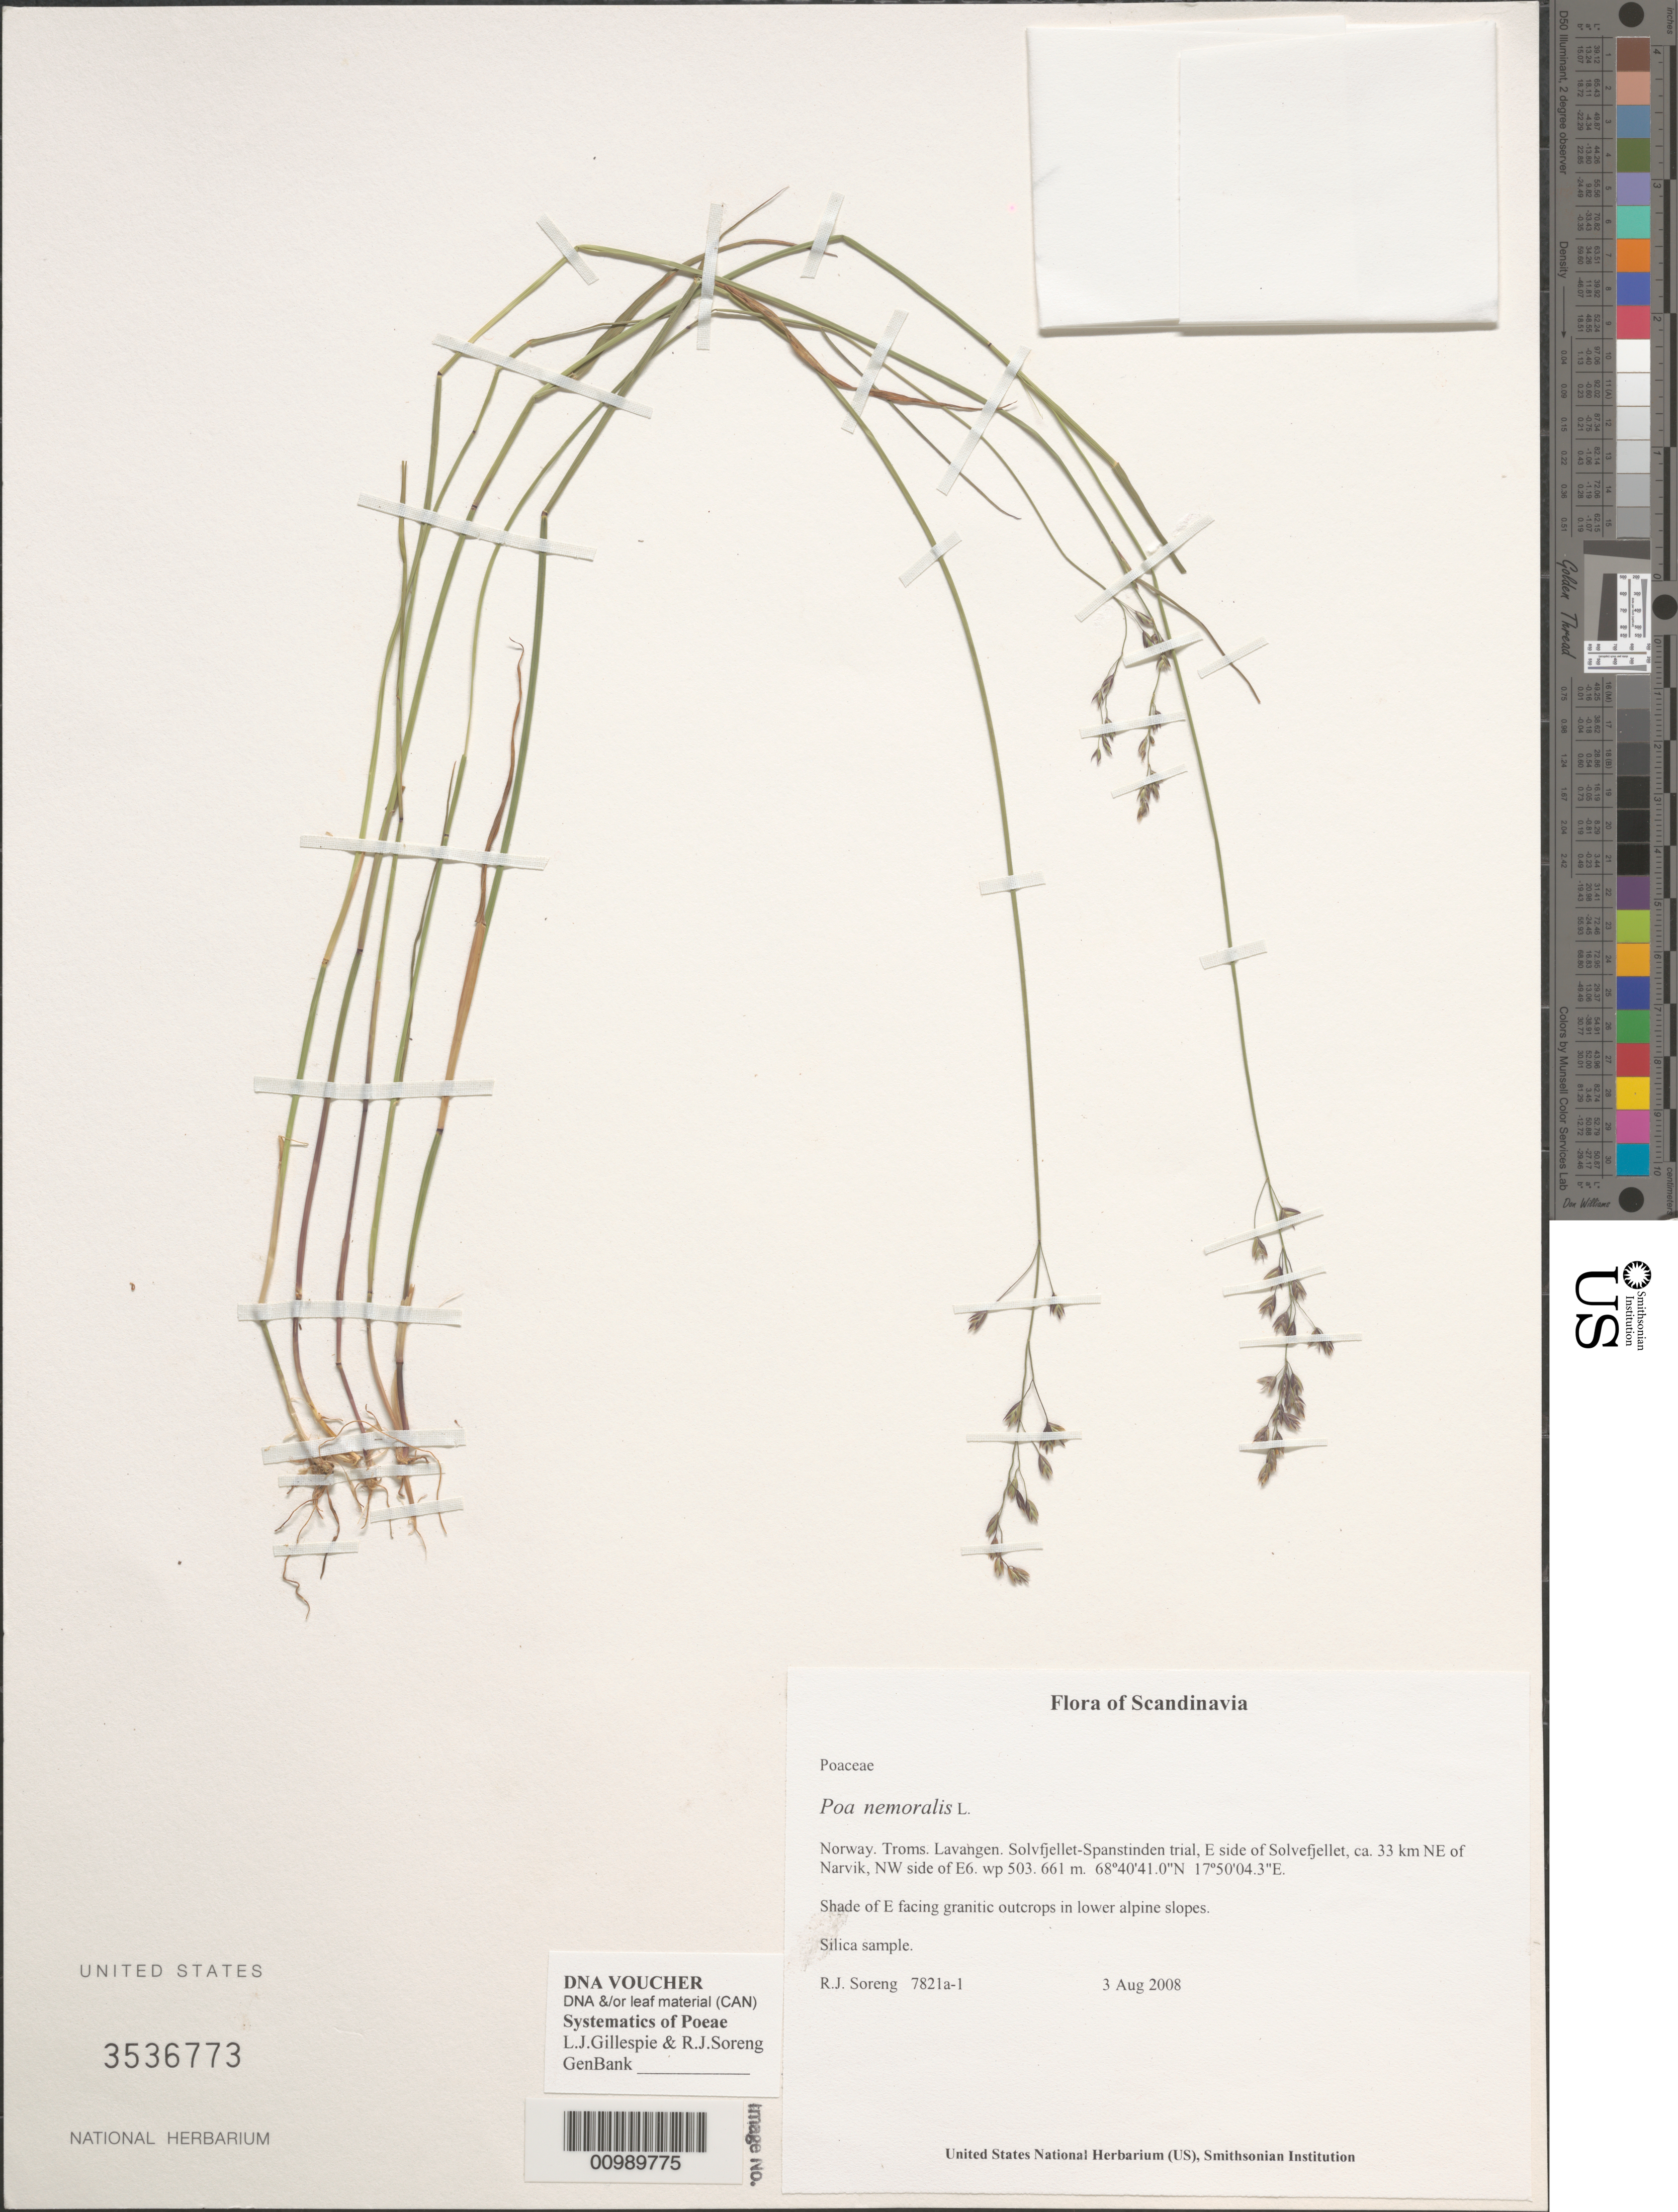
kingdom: Plantae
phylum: Tracheophyta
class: Liliopsida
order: Poales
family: Poaceae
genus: Poa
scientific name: Poa nemoralis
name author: L.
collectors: R. J. Soreng & N. L. Soreng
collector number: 7821-a-1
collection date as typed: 03 Aug 2008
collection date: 2008-08-03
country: Norway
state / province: Troms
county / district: Lavangen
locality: Solvfjellet-Spanstinden trial, E side of Solvefjellet, ca. 33 km NE of Narvik, NW side of E6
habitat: Shade of E facing granitic outcrops in lower alpine slopes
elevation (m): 661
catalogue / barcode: US 3536773